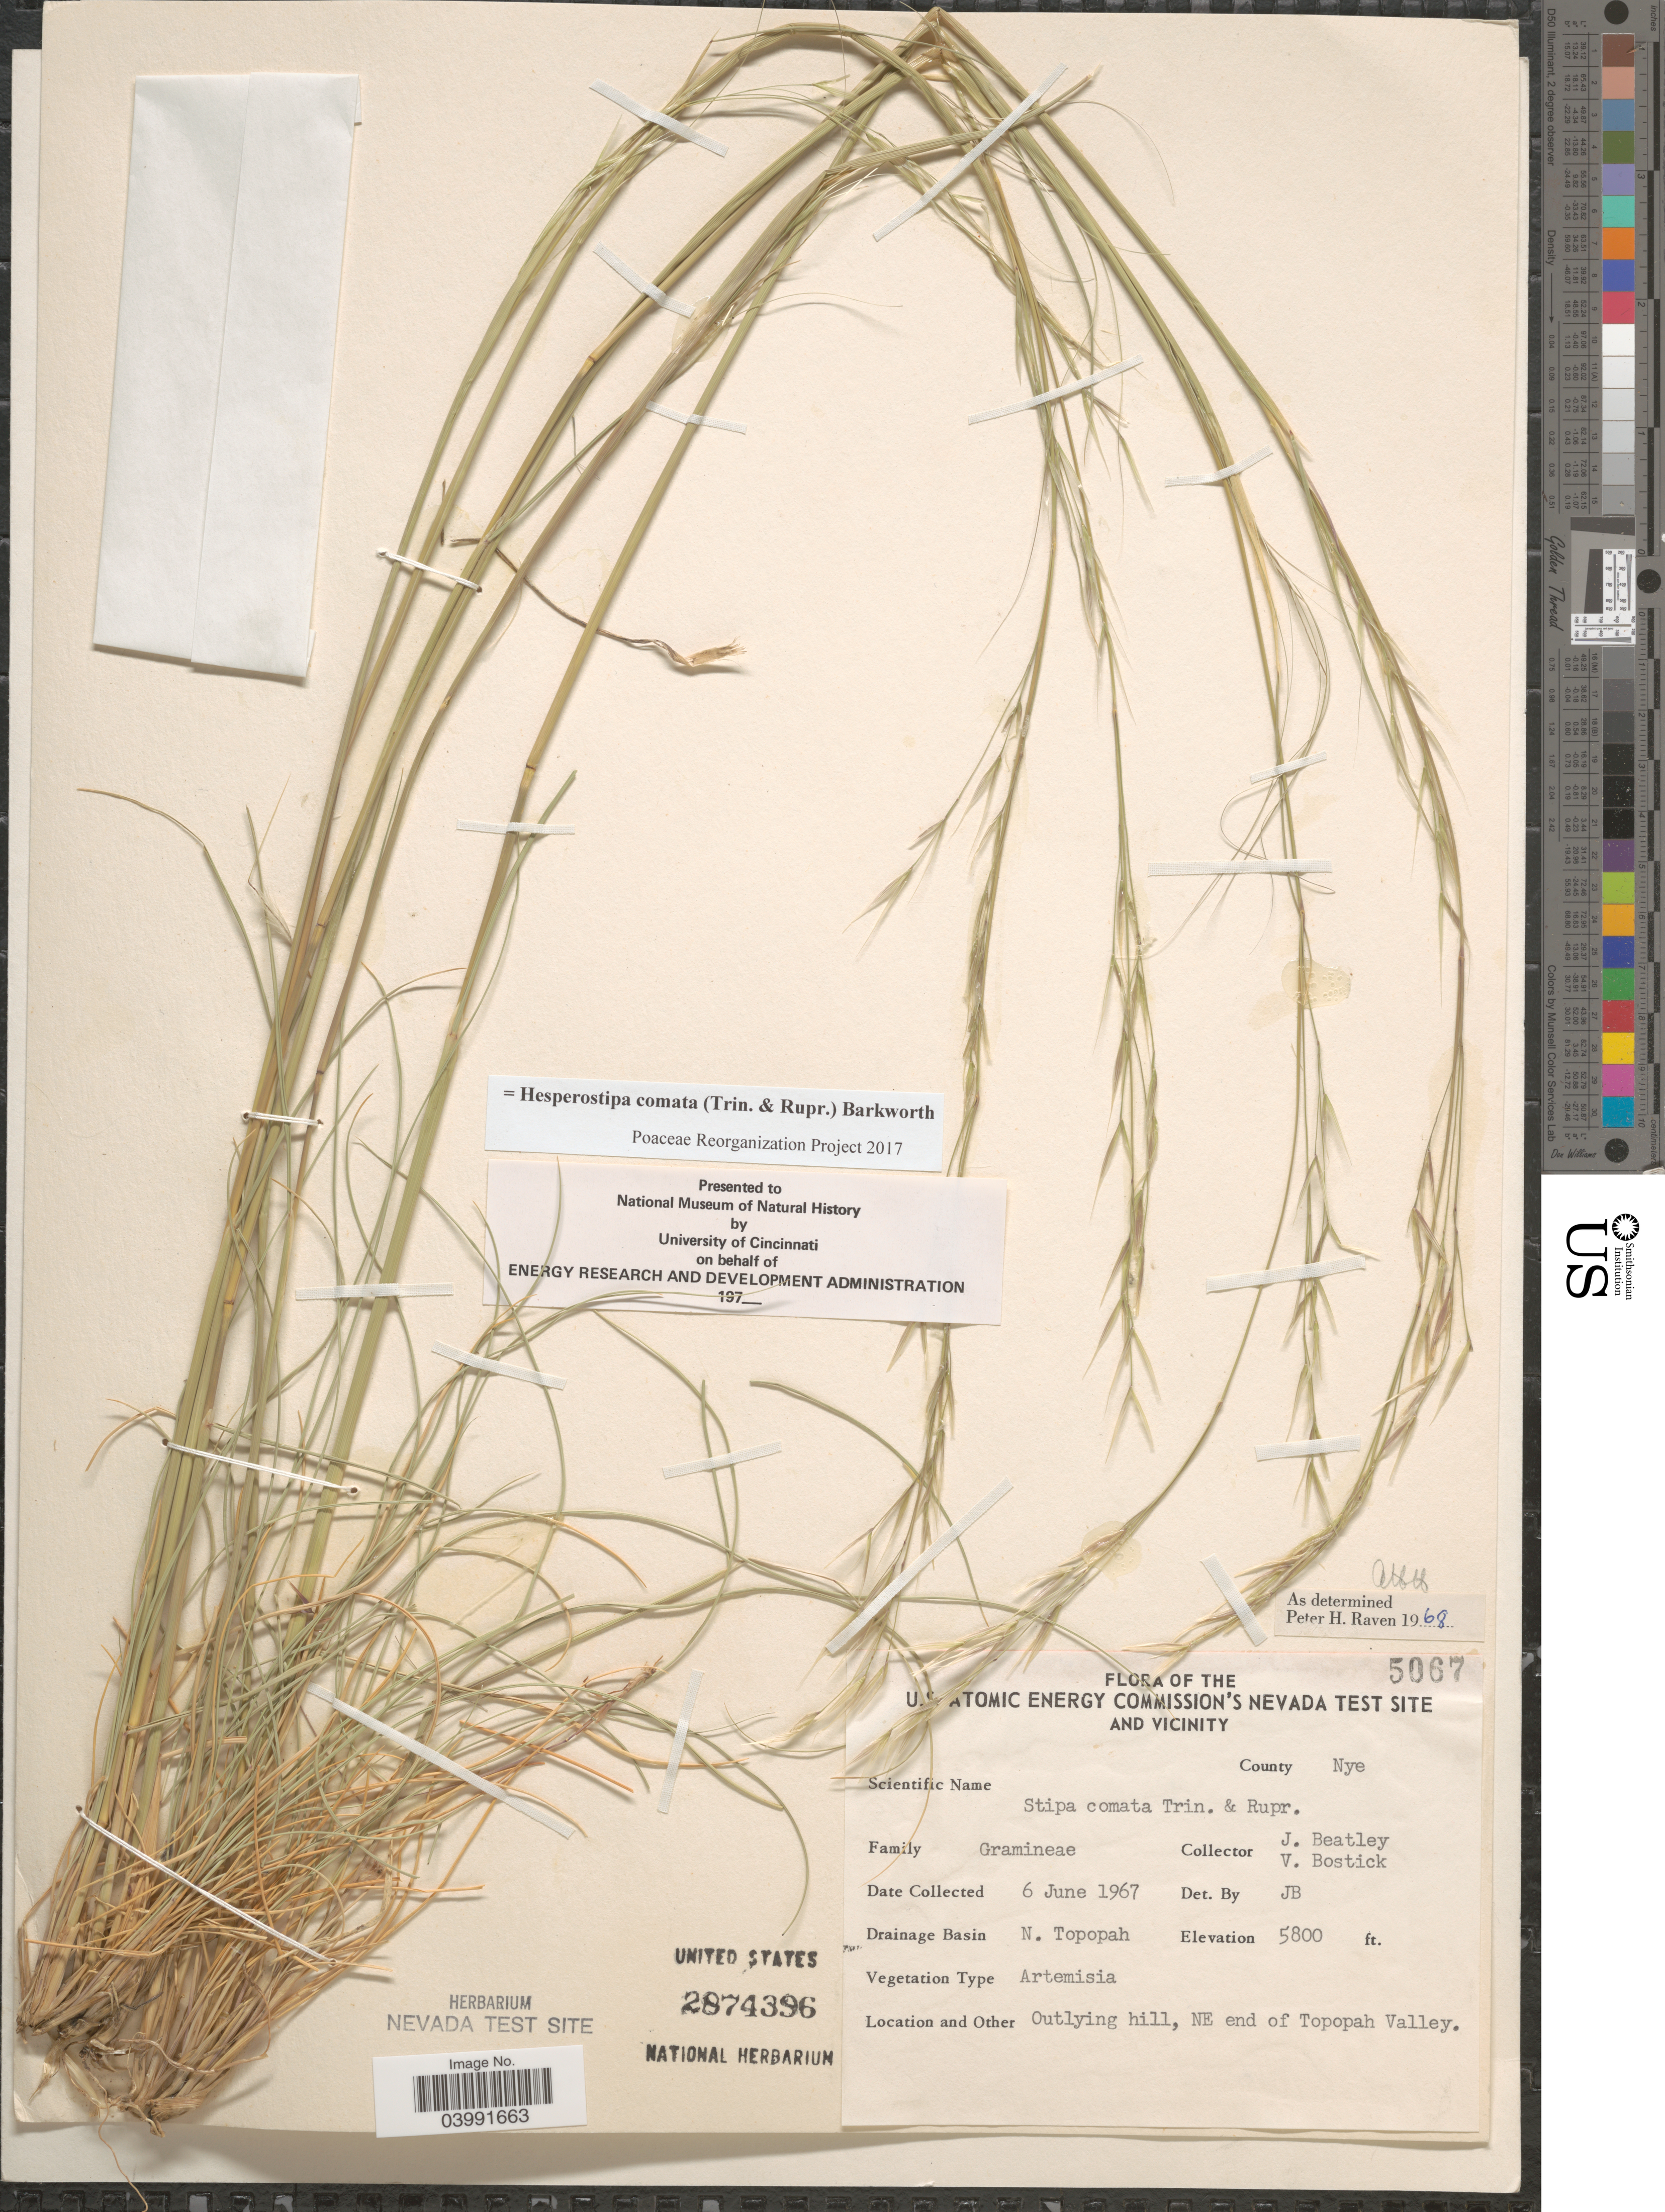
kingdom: Plantae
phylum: Tracheophyta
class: Liliopsida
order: Poales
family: Poaceae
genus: Hesperostipa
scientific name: Hesperostipa comata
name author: (Trin. & Rupr.) Barkworth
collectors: J. C. Beatley & V. Bostick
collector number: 5067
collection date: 1967-06-06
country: United States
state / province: Nevada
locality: The U.S.A Atomic Energy Commission's Nevada Test Site and vicinity. County Nye. Drainage Basin N. Topopah. NE end of Topopah Valley.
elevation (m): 1768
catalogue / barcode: US 2874396